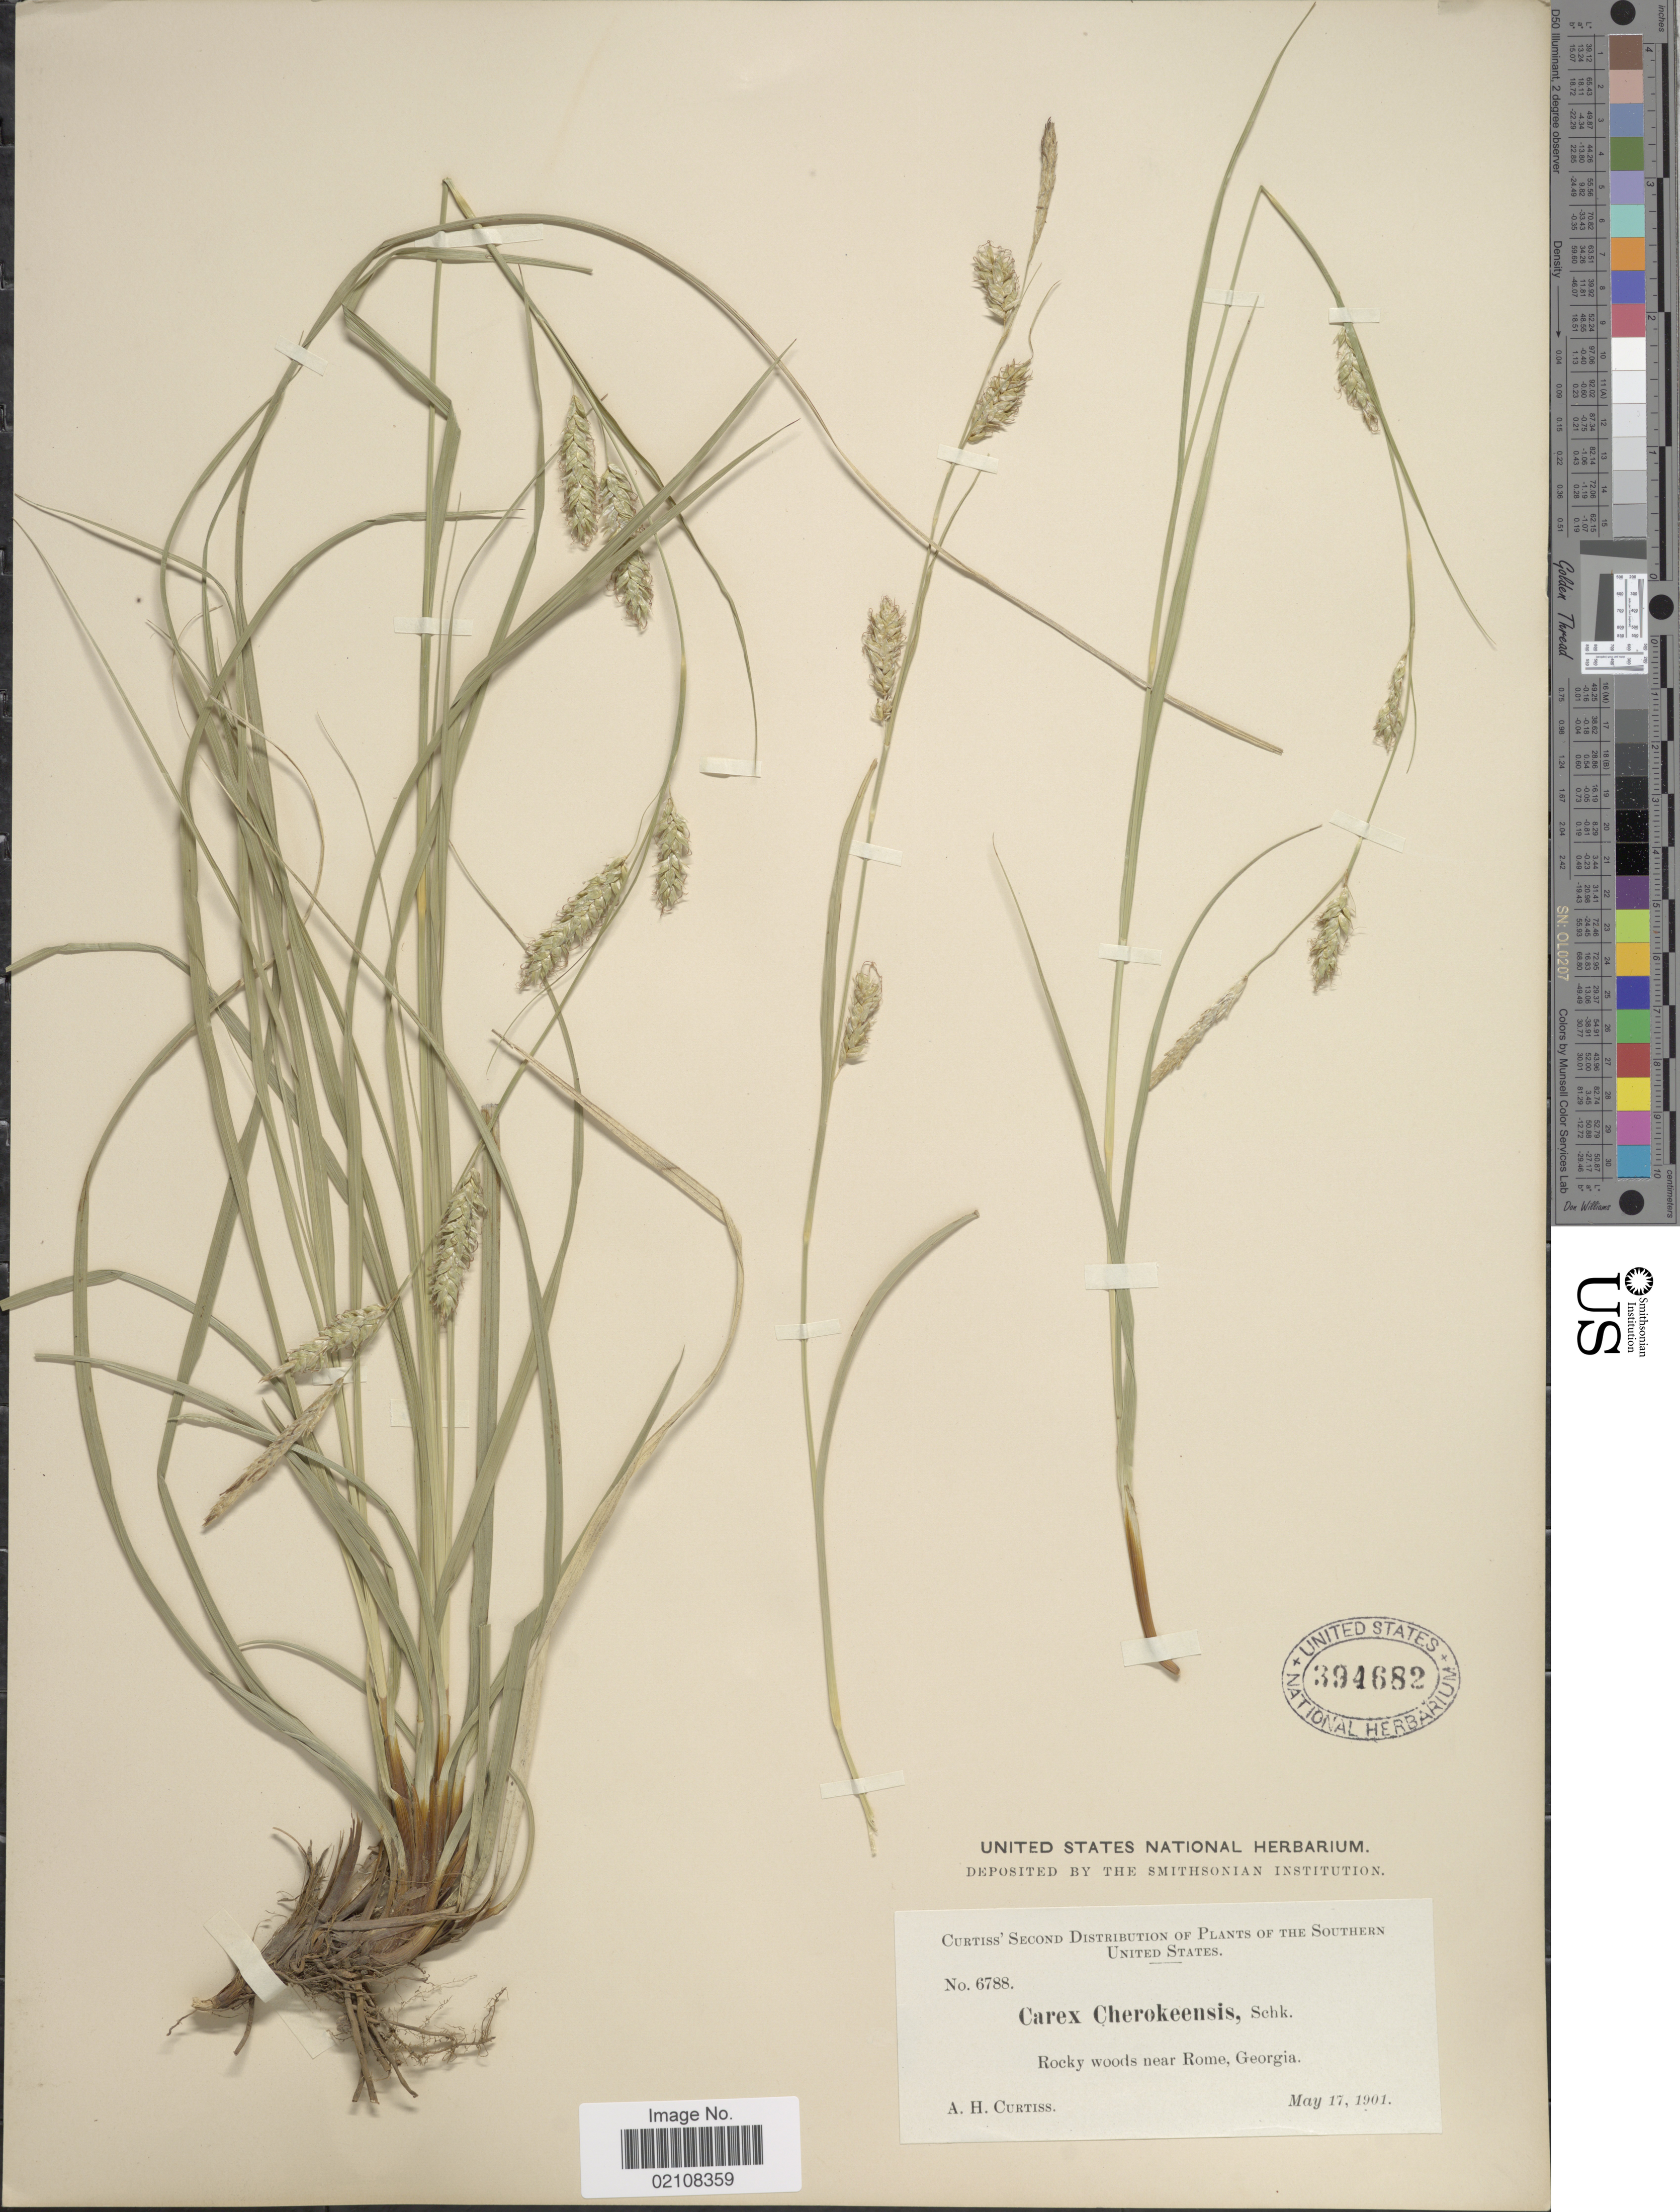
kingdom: Plantae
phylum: Tracheophyta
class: Liliopsida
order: Poales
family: Cyperaceae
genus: Carex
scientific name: Carex cherokeensis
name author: Schwein.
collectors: A. H. Curtiss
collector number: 6788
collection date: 1901-05-17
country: United States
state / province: Georgia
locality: Rocky woods near Rome, Georgia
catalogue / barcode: US 394682